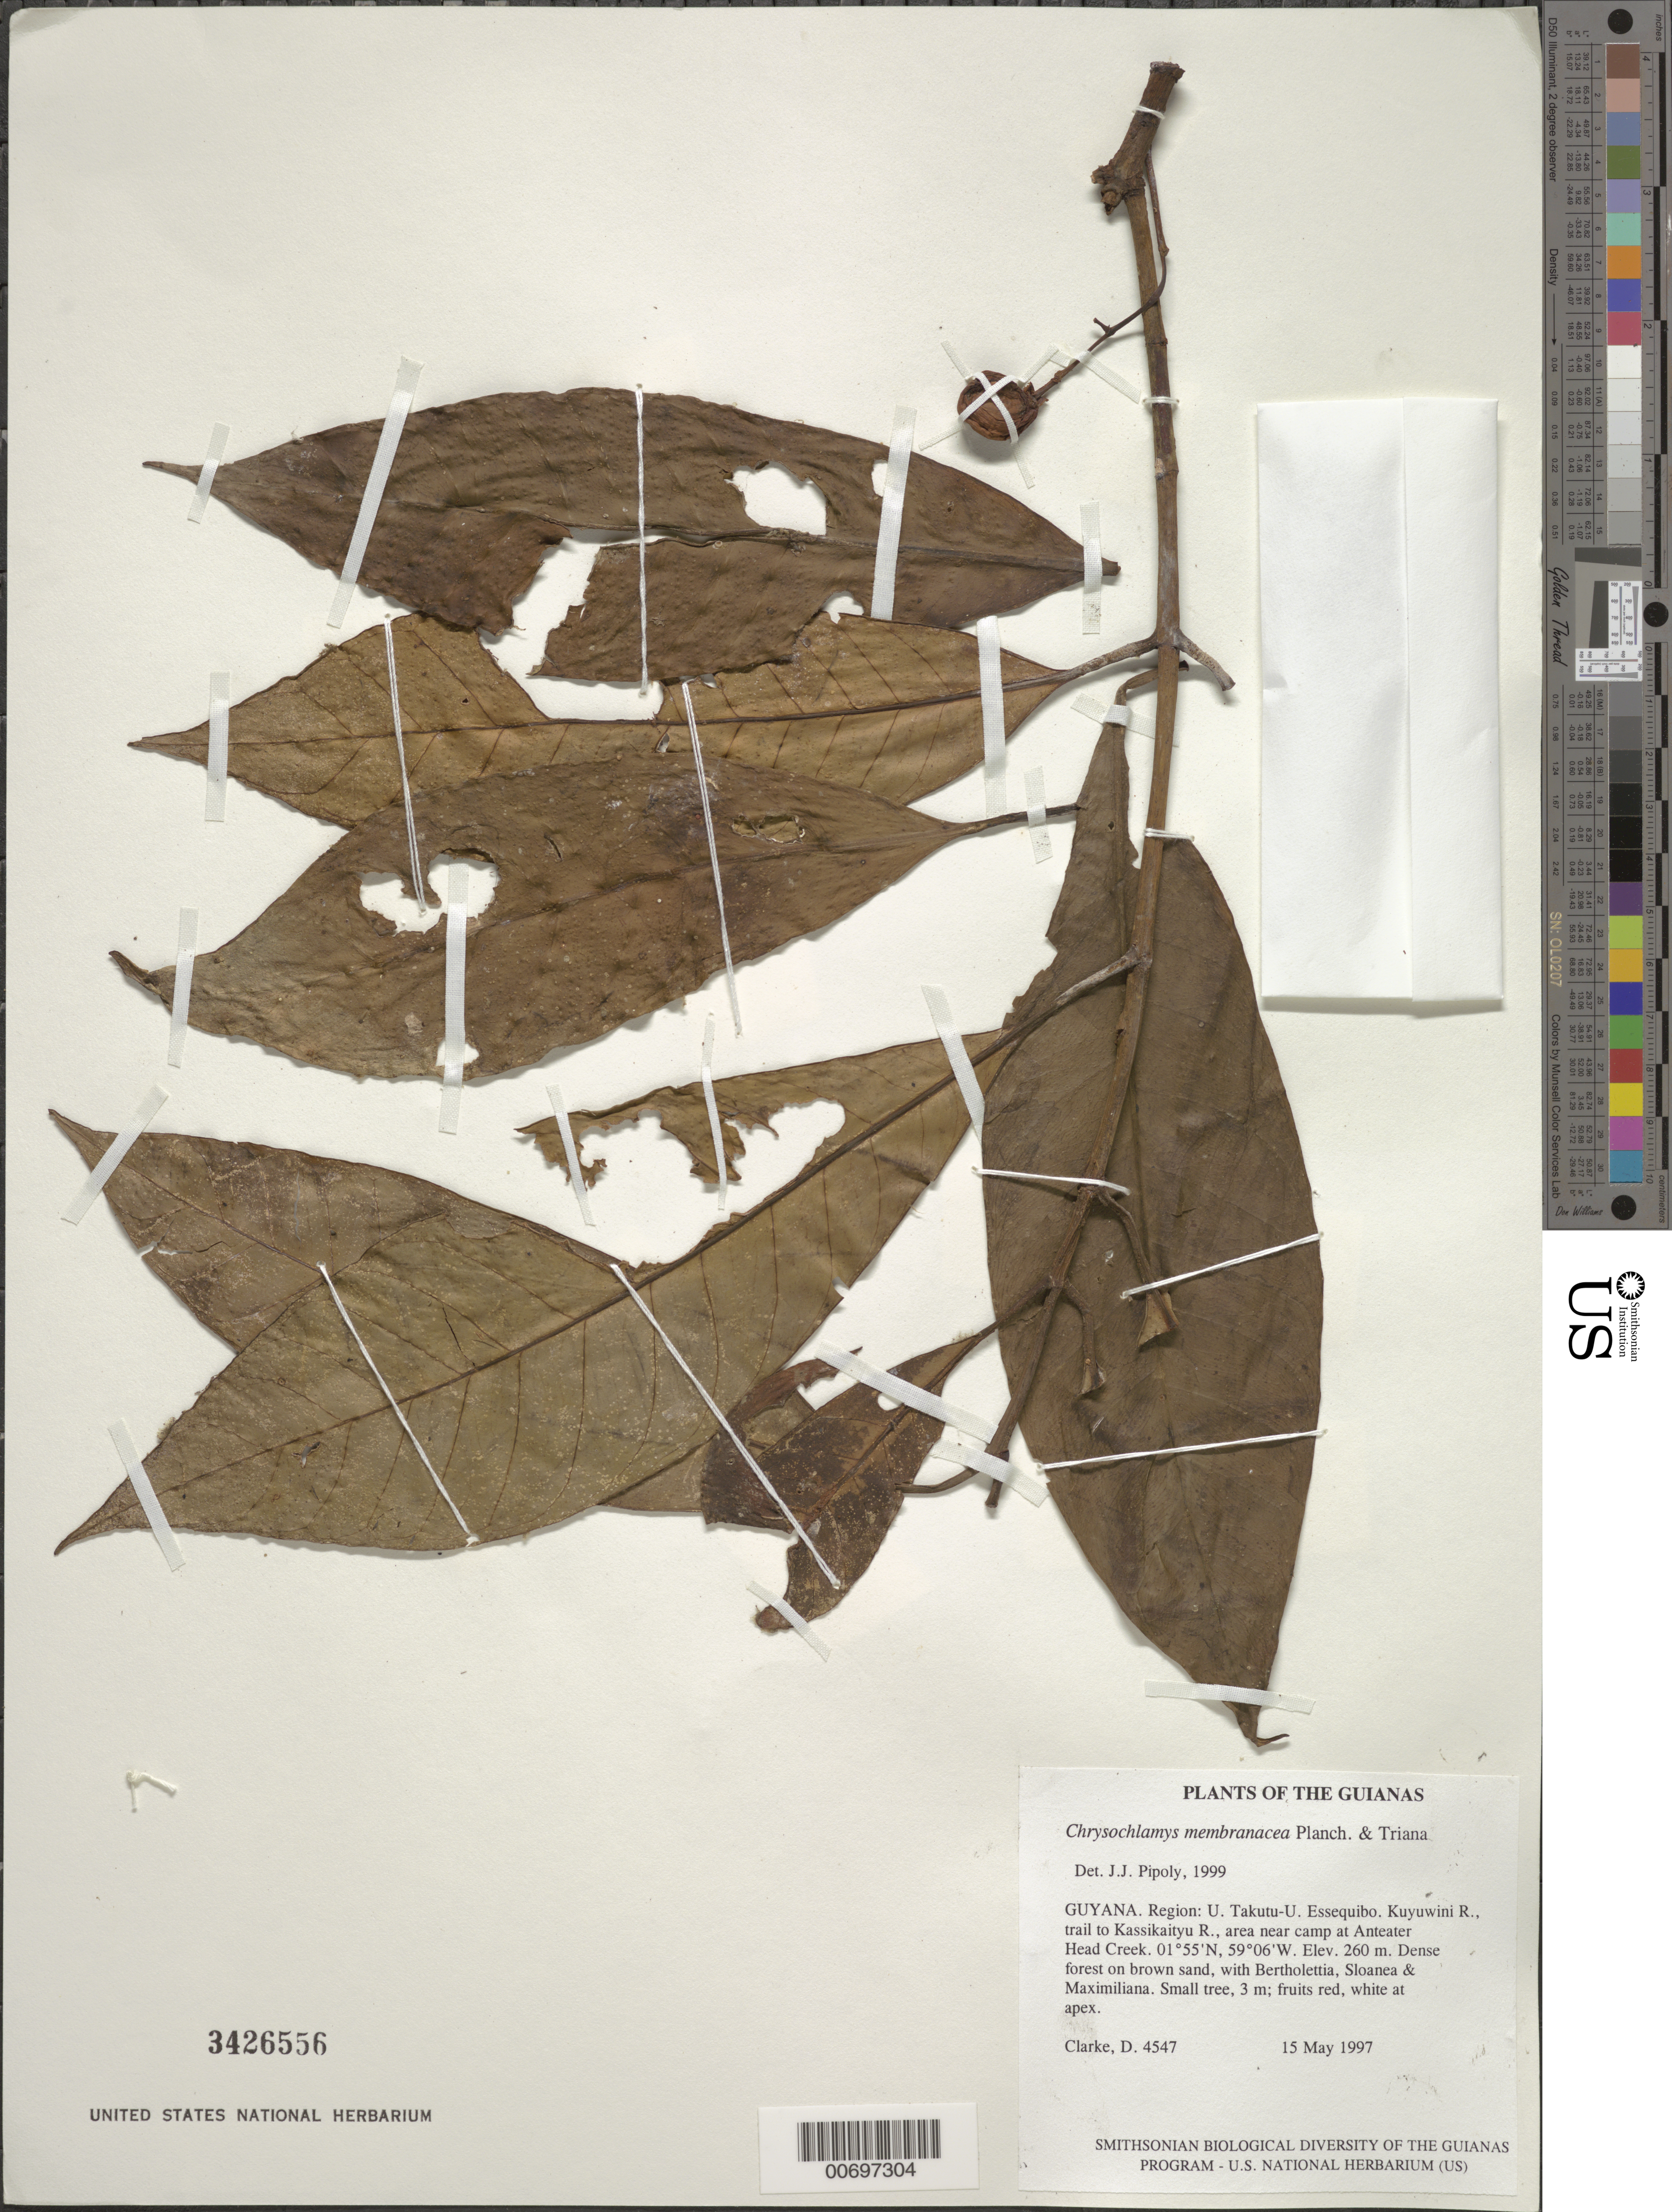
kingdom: Plantae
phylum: Tracheophyta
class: Magnoliopsida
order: Malpighiales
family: Clusiaceae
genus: Chrysochlamys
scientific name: Chrysochlamys membranacea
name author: Planch. & Triana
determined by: Pipoly, J. J., III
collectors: H. D. Clarke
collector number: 4547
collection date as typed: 15 May 1997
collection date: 1997-05-15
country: Guyana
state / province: U. Takutu-U. Essequibo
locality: Kuyuwini R., trail to Kassikaityu R., area near camp at Anteater Head Creek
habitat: Dense forest on brown sand, with Bertholettia, Sloanea & Maximiliana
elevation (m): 260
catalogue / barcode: US 3426556